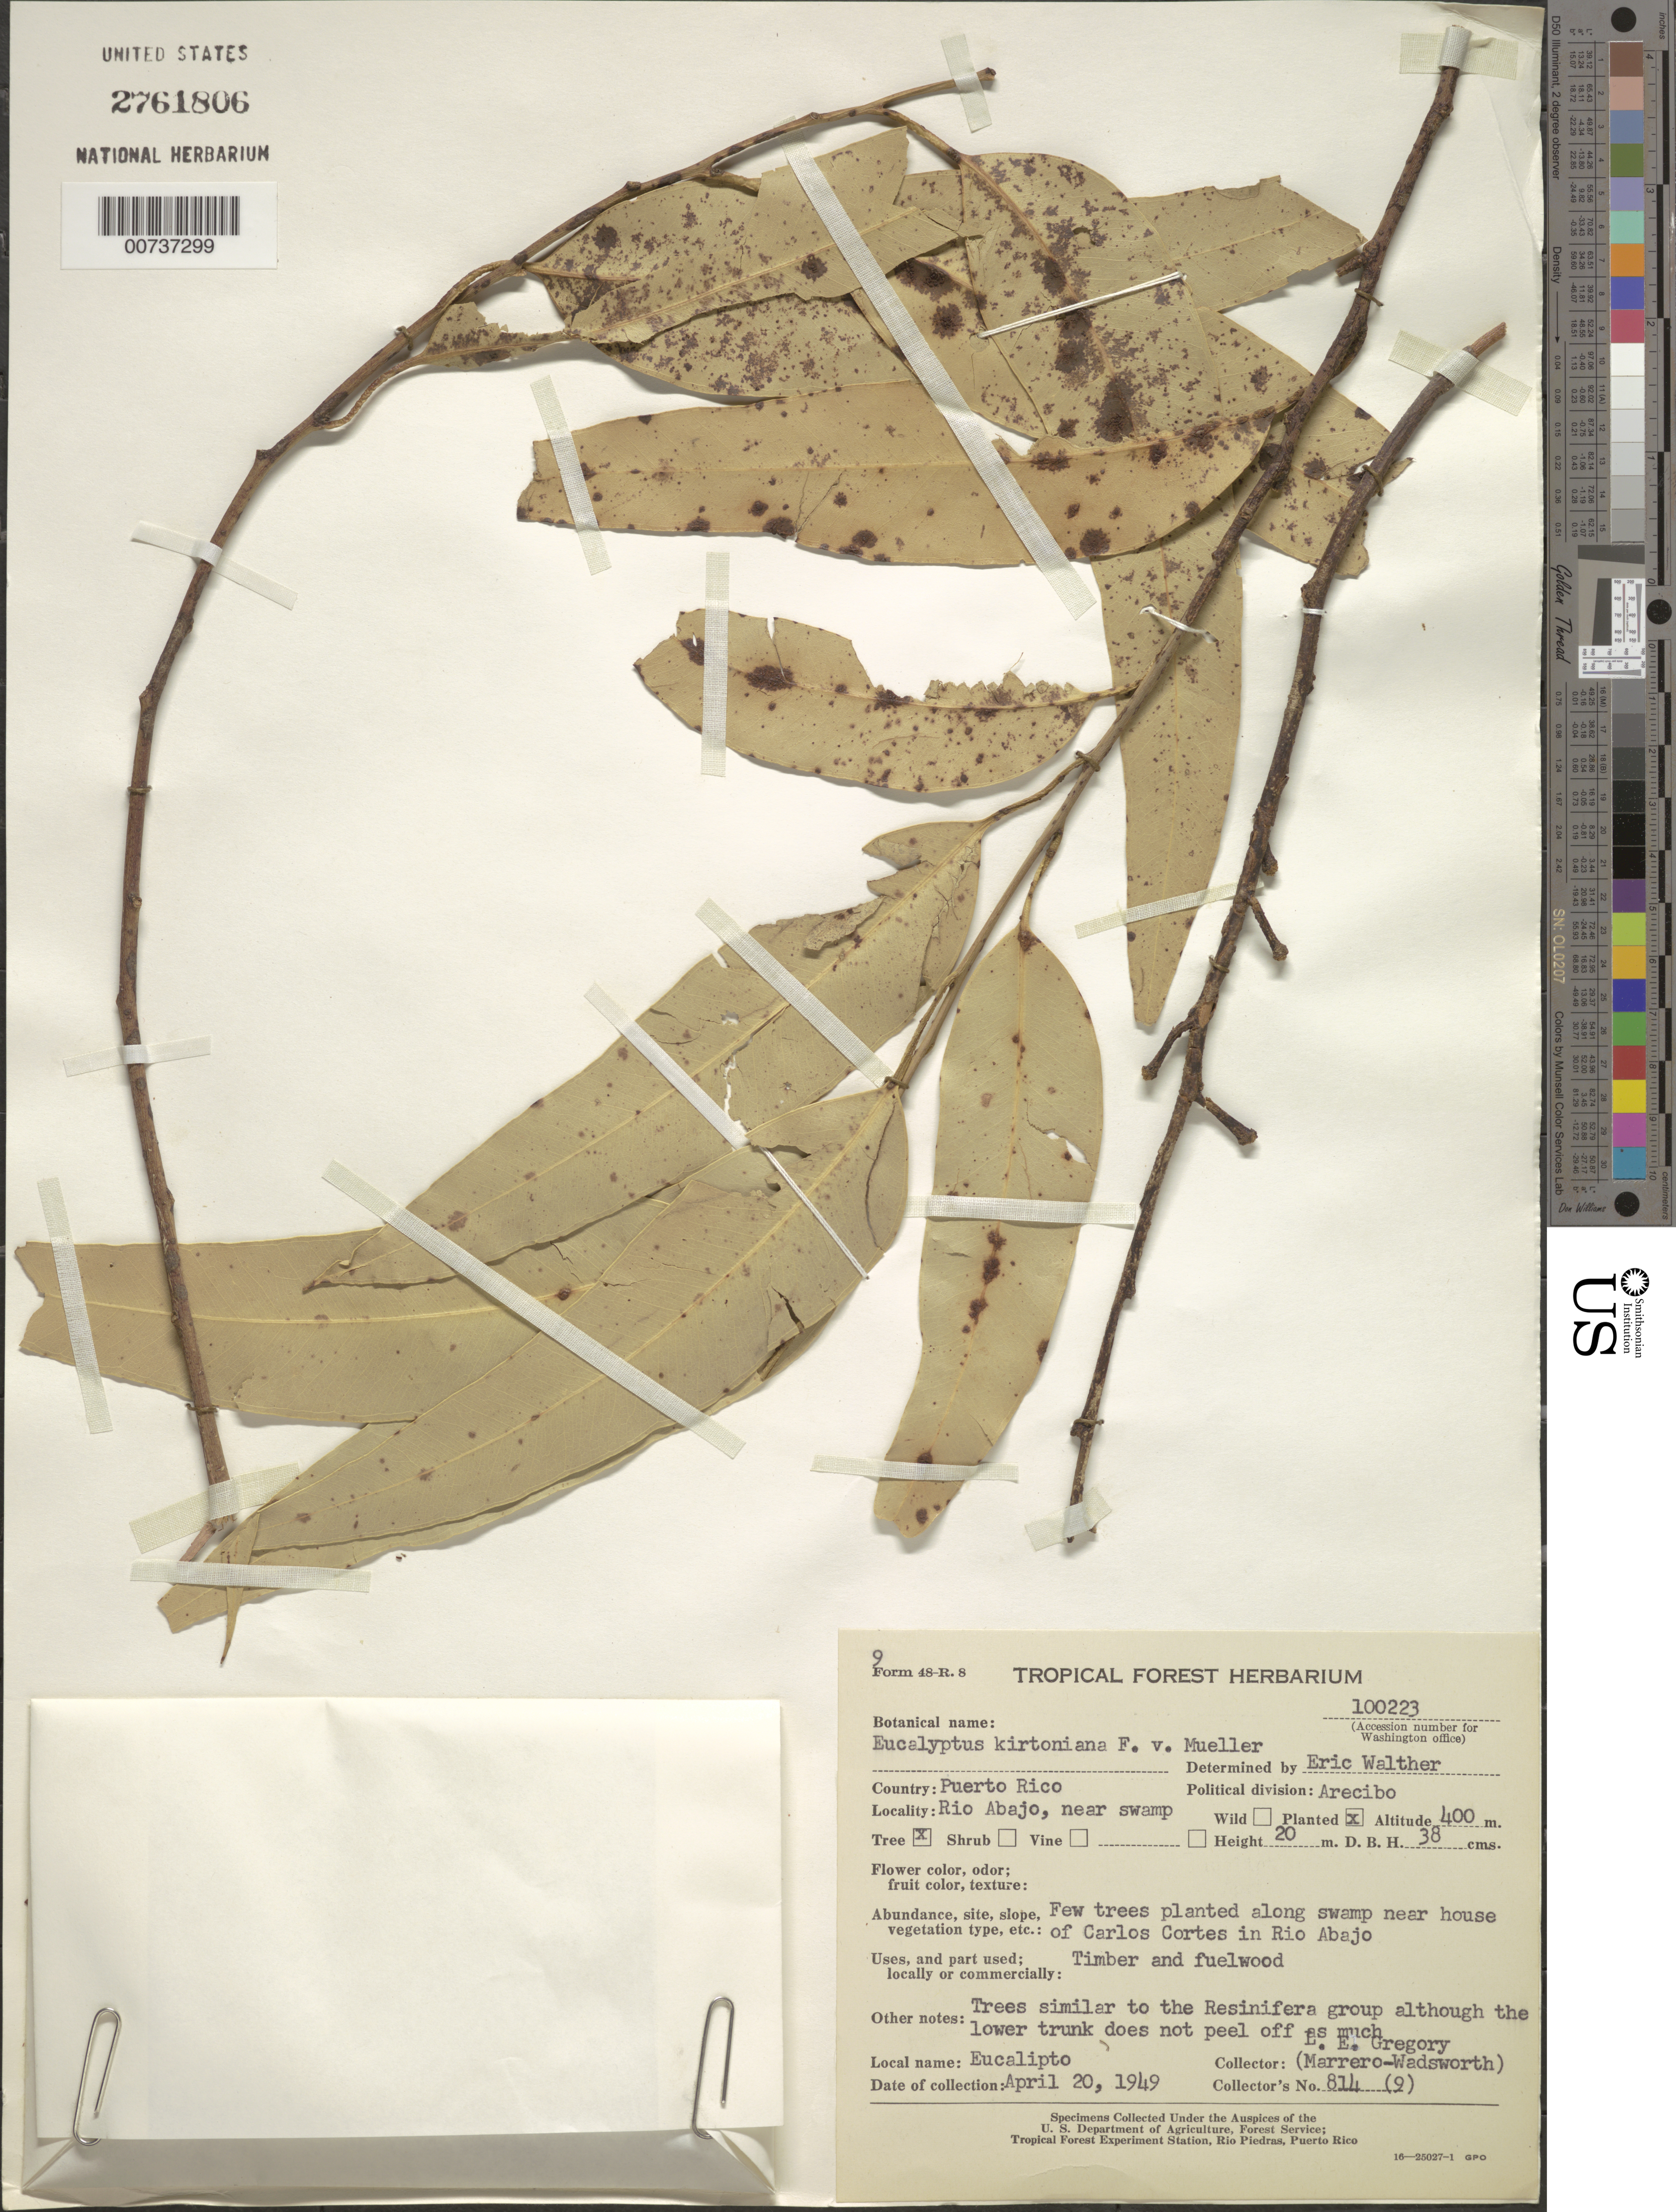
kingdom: Plantae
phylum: Tracheophyta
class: Magnoliopsida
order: Myrtales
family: Myrtaceae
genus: Eucalyptus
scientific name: Eucalyptus x kirtoniana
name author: F. Muell.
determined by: Walther, E.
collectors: L. E. Gregory & -. Marrero-wadsworth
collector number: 814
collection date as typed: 20 Apr 1949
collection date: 1949-04-20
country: Puerto Rico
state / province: Arecibo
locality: Río Abajo, near swamp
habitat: Few trees planted along swamp near house of Carlos Cortes in Río Abajo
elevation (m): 400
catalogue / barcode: US 2761806